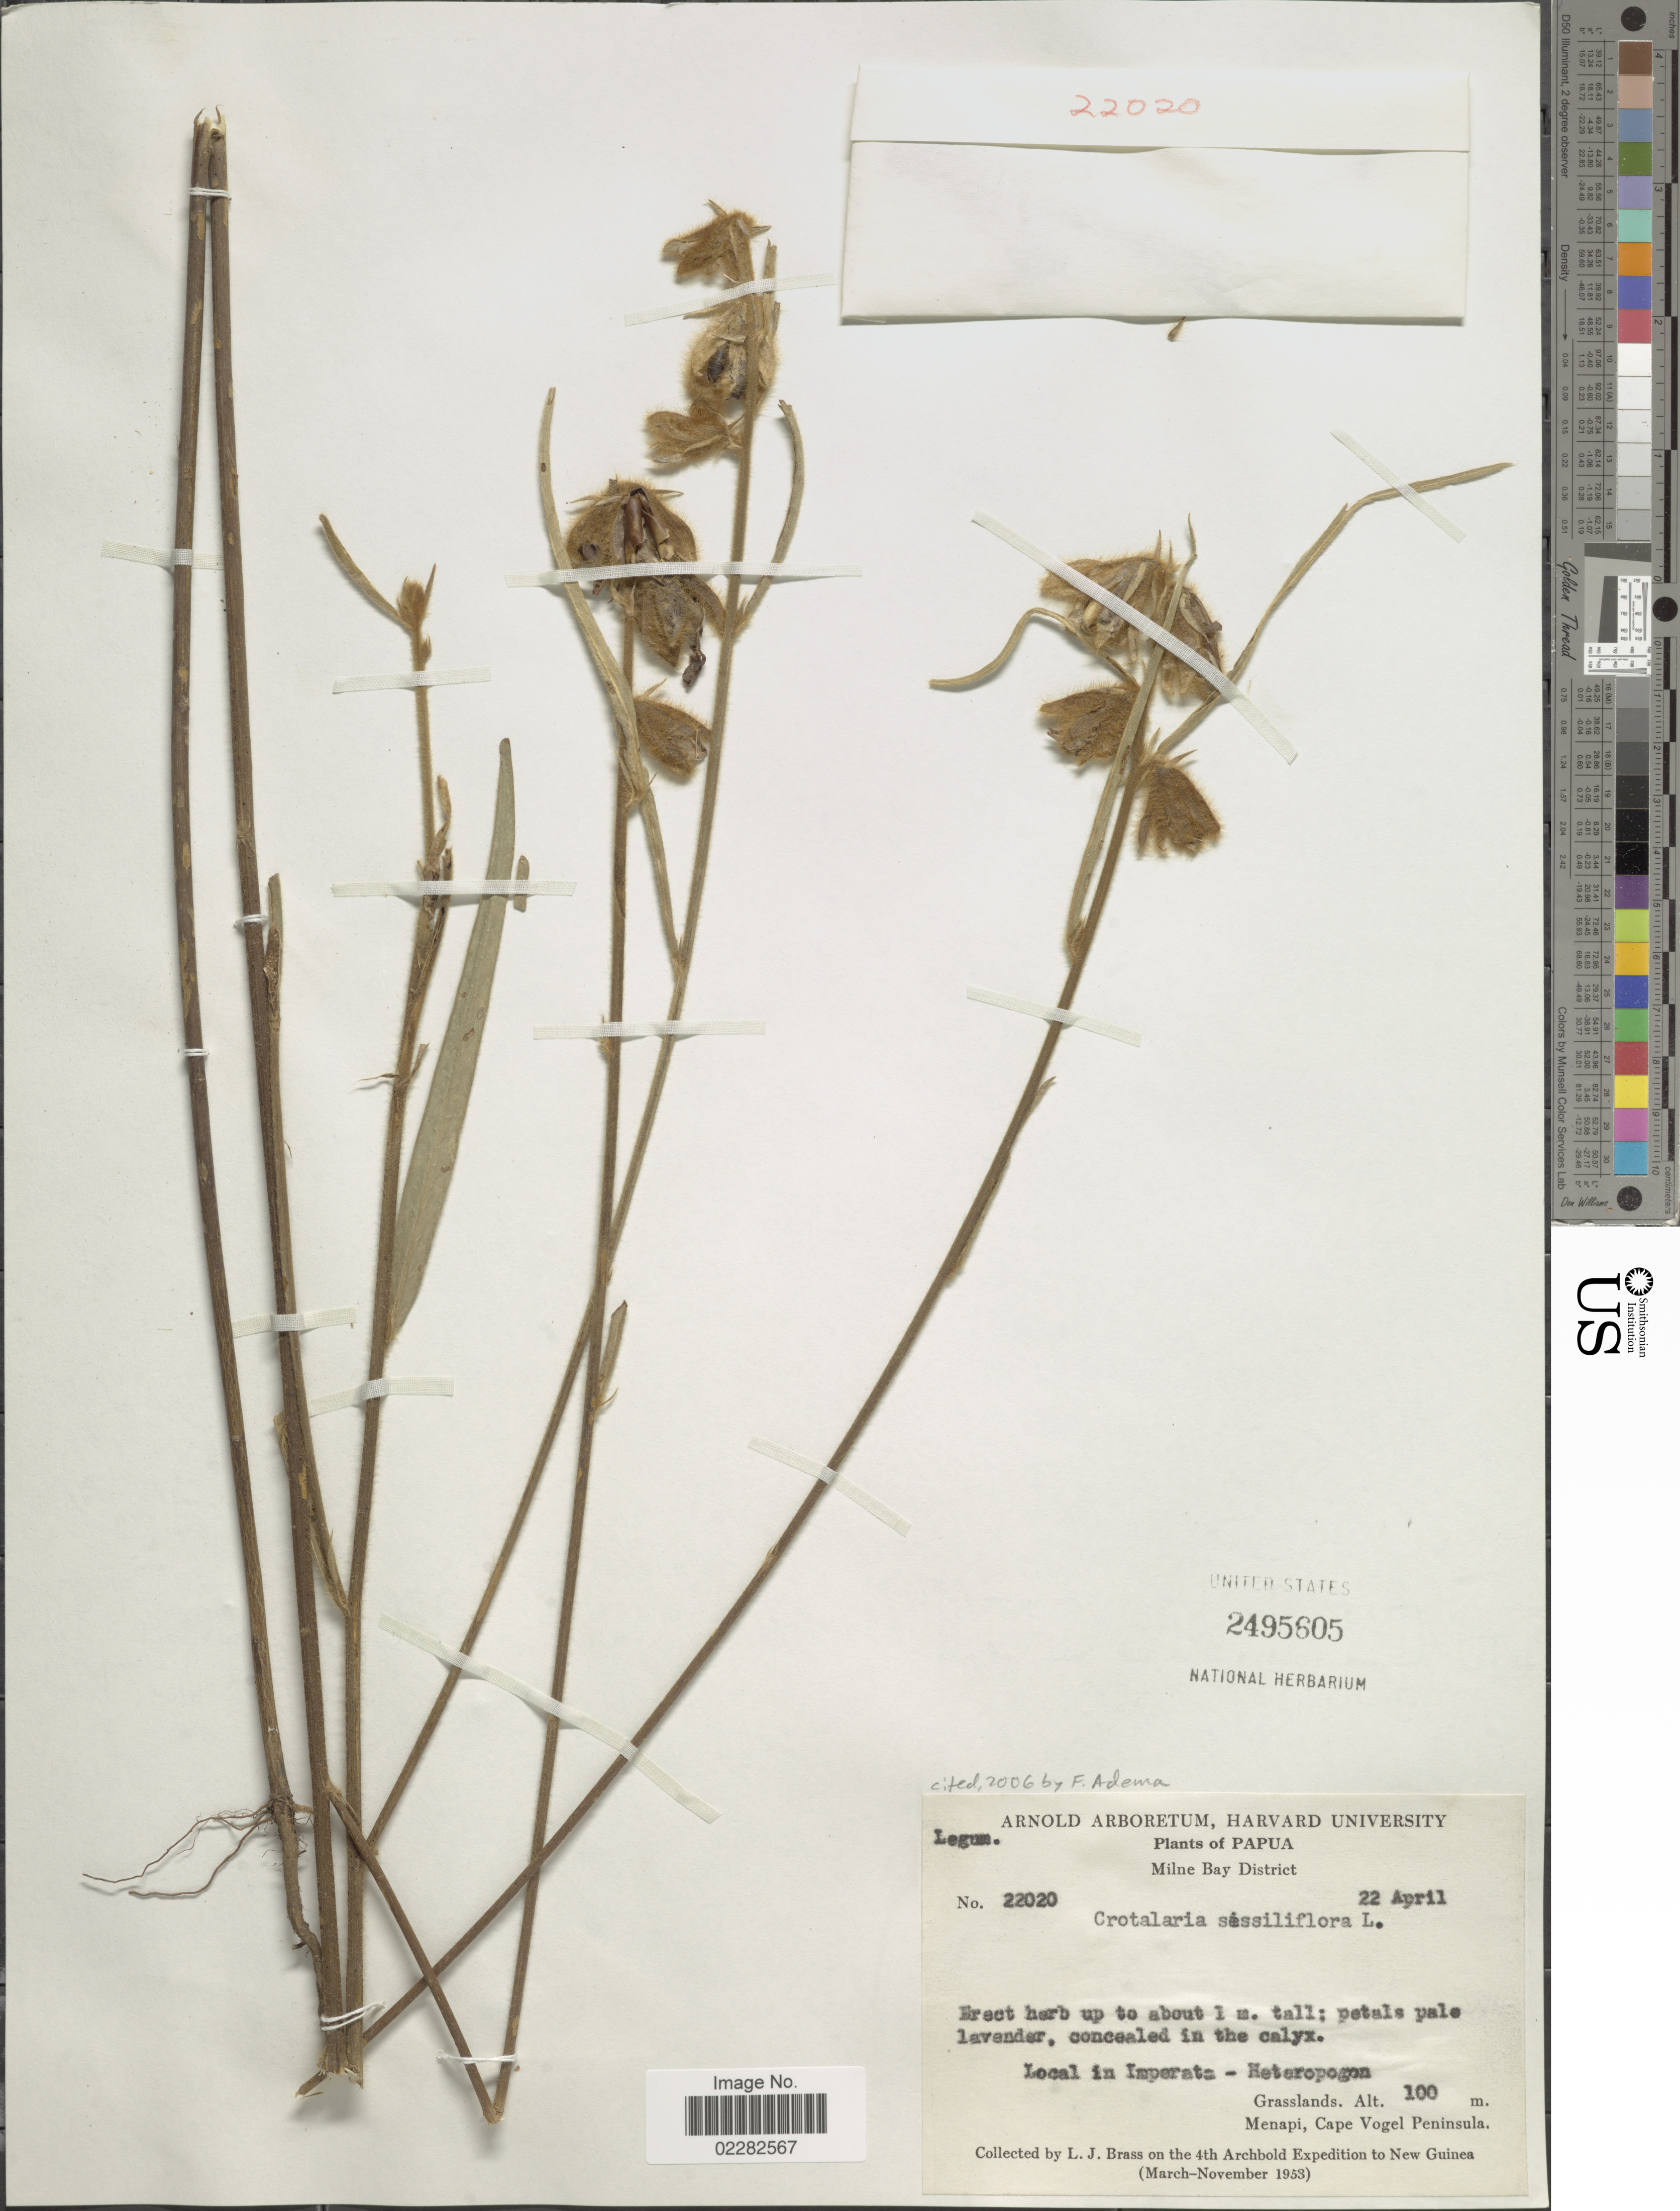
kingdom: Plantae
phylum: Tracheophyta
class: Magnoliopsida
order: Fabales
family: Fabaceae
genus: Crotalaria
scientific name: Crotalaria sessilifolia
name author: L.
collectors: L. J. Brass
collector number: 22020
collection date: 1953-04-22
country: Papua New Guinea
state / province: Milne Bay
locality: Local in Imperata- Heteropogon, Grasslands, Menapi, Cape Vogel Peninsula.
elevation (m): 100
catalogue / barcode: US 2495605